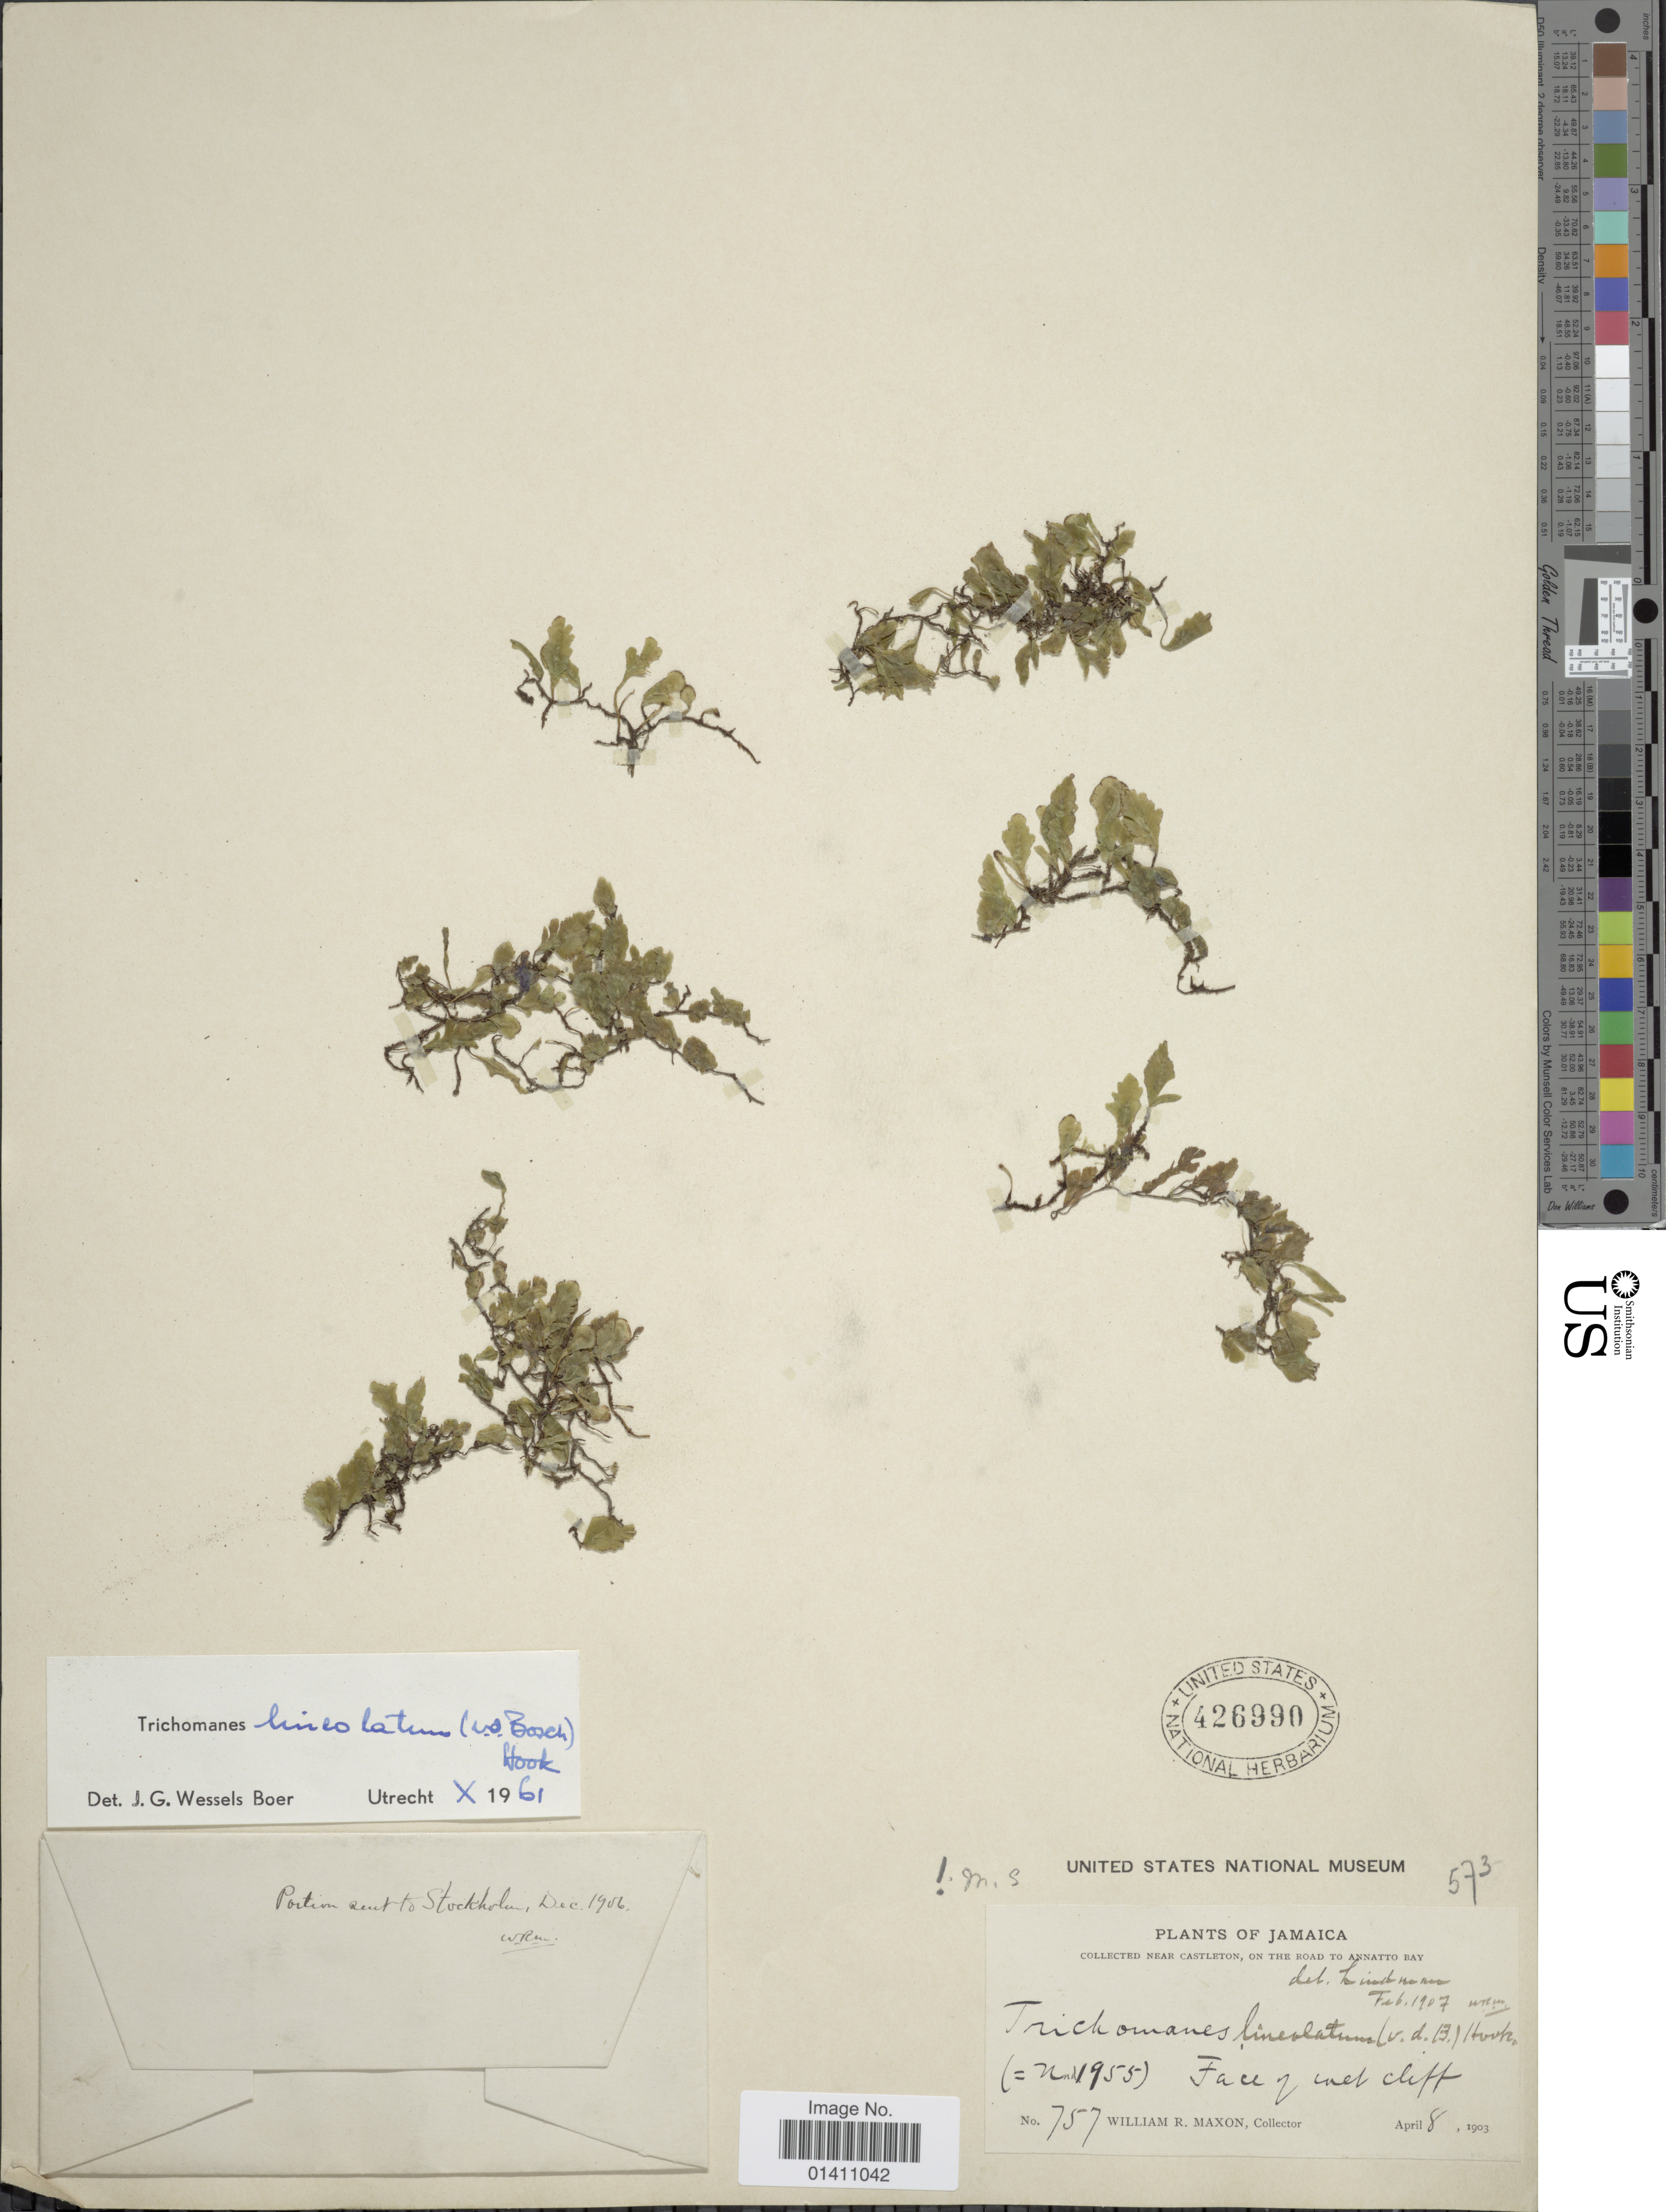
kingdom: Plantae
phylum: Tracheophyta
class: Polypodiopsida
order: Hymenophyllales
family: Hymenophyllaceae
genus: Didymoglossum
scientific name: Didymoglossum lineolatum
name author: Bosch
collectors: W. R. Maxon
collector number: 757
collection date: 1903-04-08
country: Jamaica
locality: Near Castleton, on the road to Annatto Bay.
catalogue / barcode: US 426990